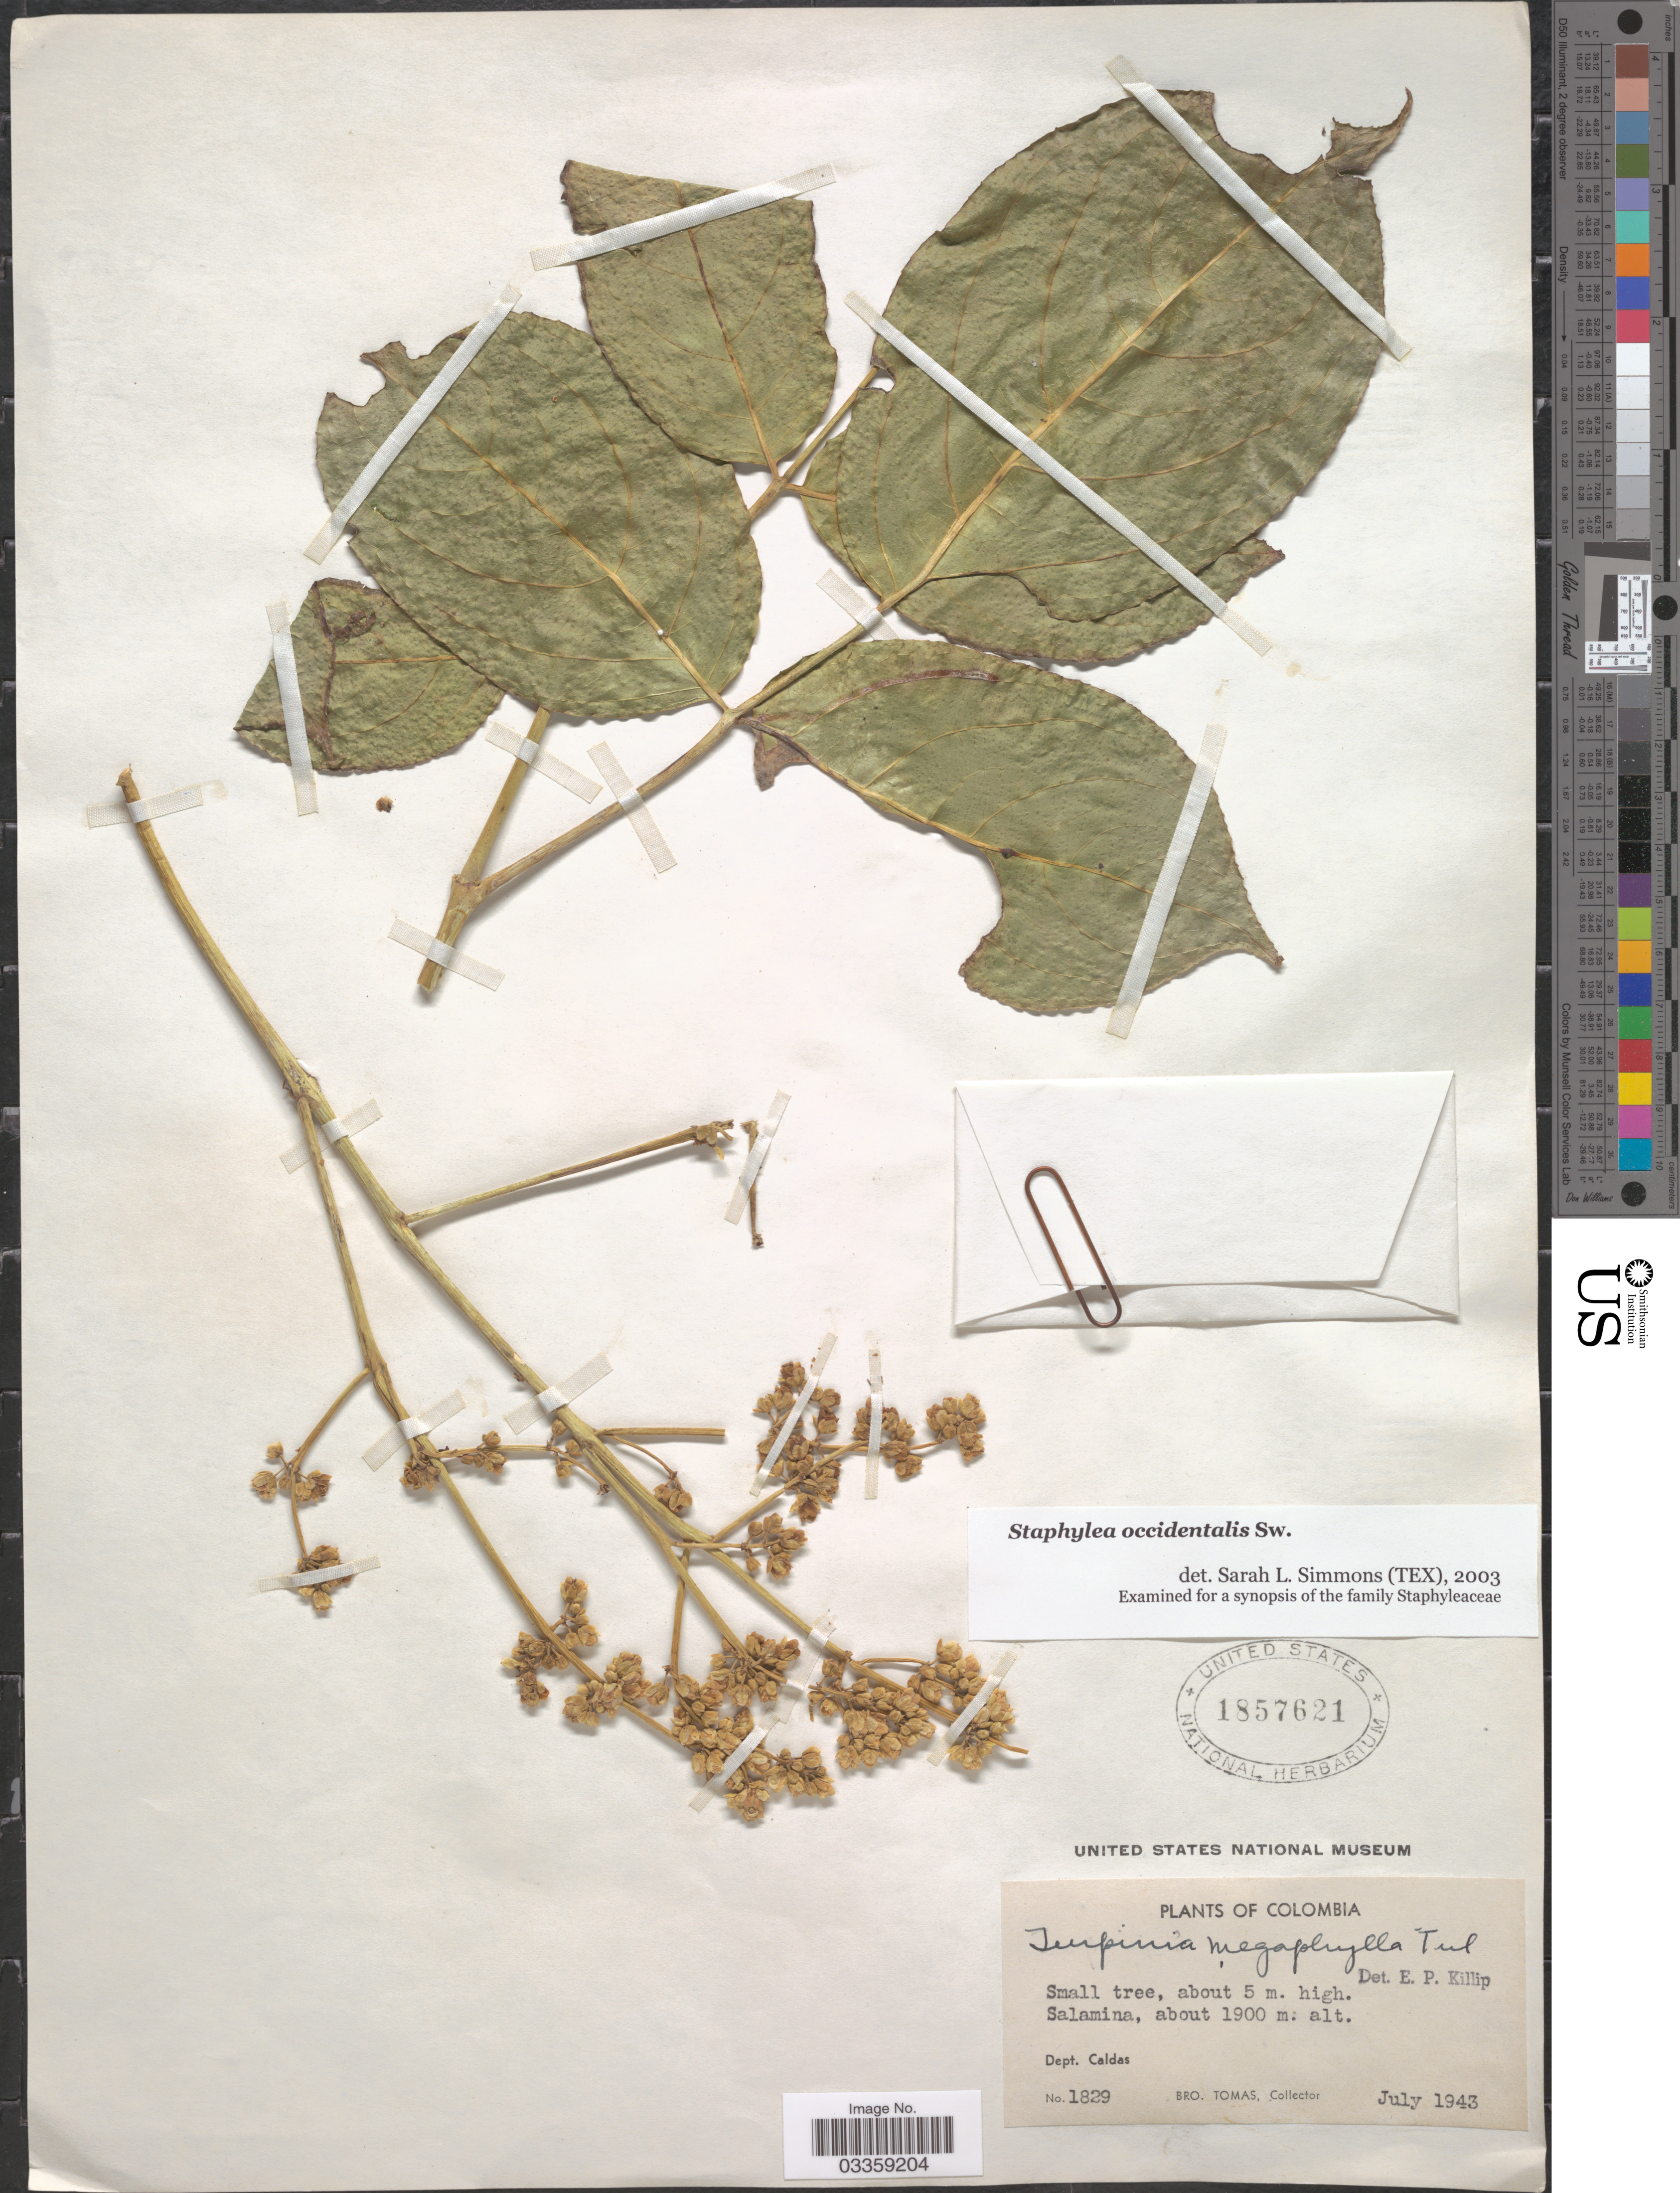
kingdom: Plantae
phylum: Tracheophyta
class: Magnoliopsida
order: Crossosomatales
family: Staphyleaceae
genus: Turpinia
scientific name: Turpinia occidentalis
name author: (Sw.) G. Don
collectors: B. Tomas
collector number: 1829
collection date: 1943-07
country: Colombia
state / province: Caldas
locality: Salamina, Dept. Caldas.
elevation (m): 1900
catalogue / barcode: US 1857621